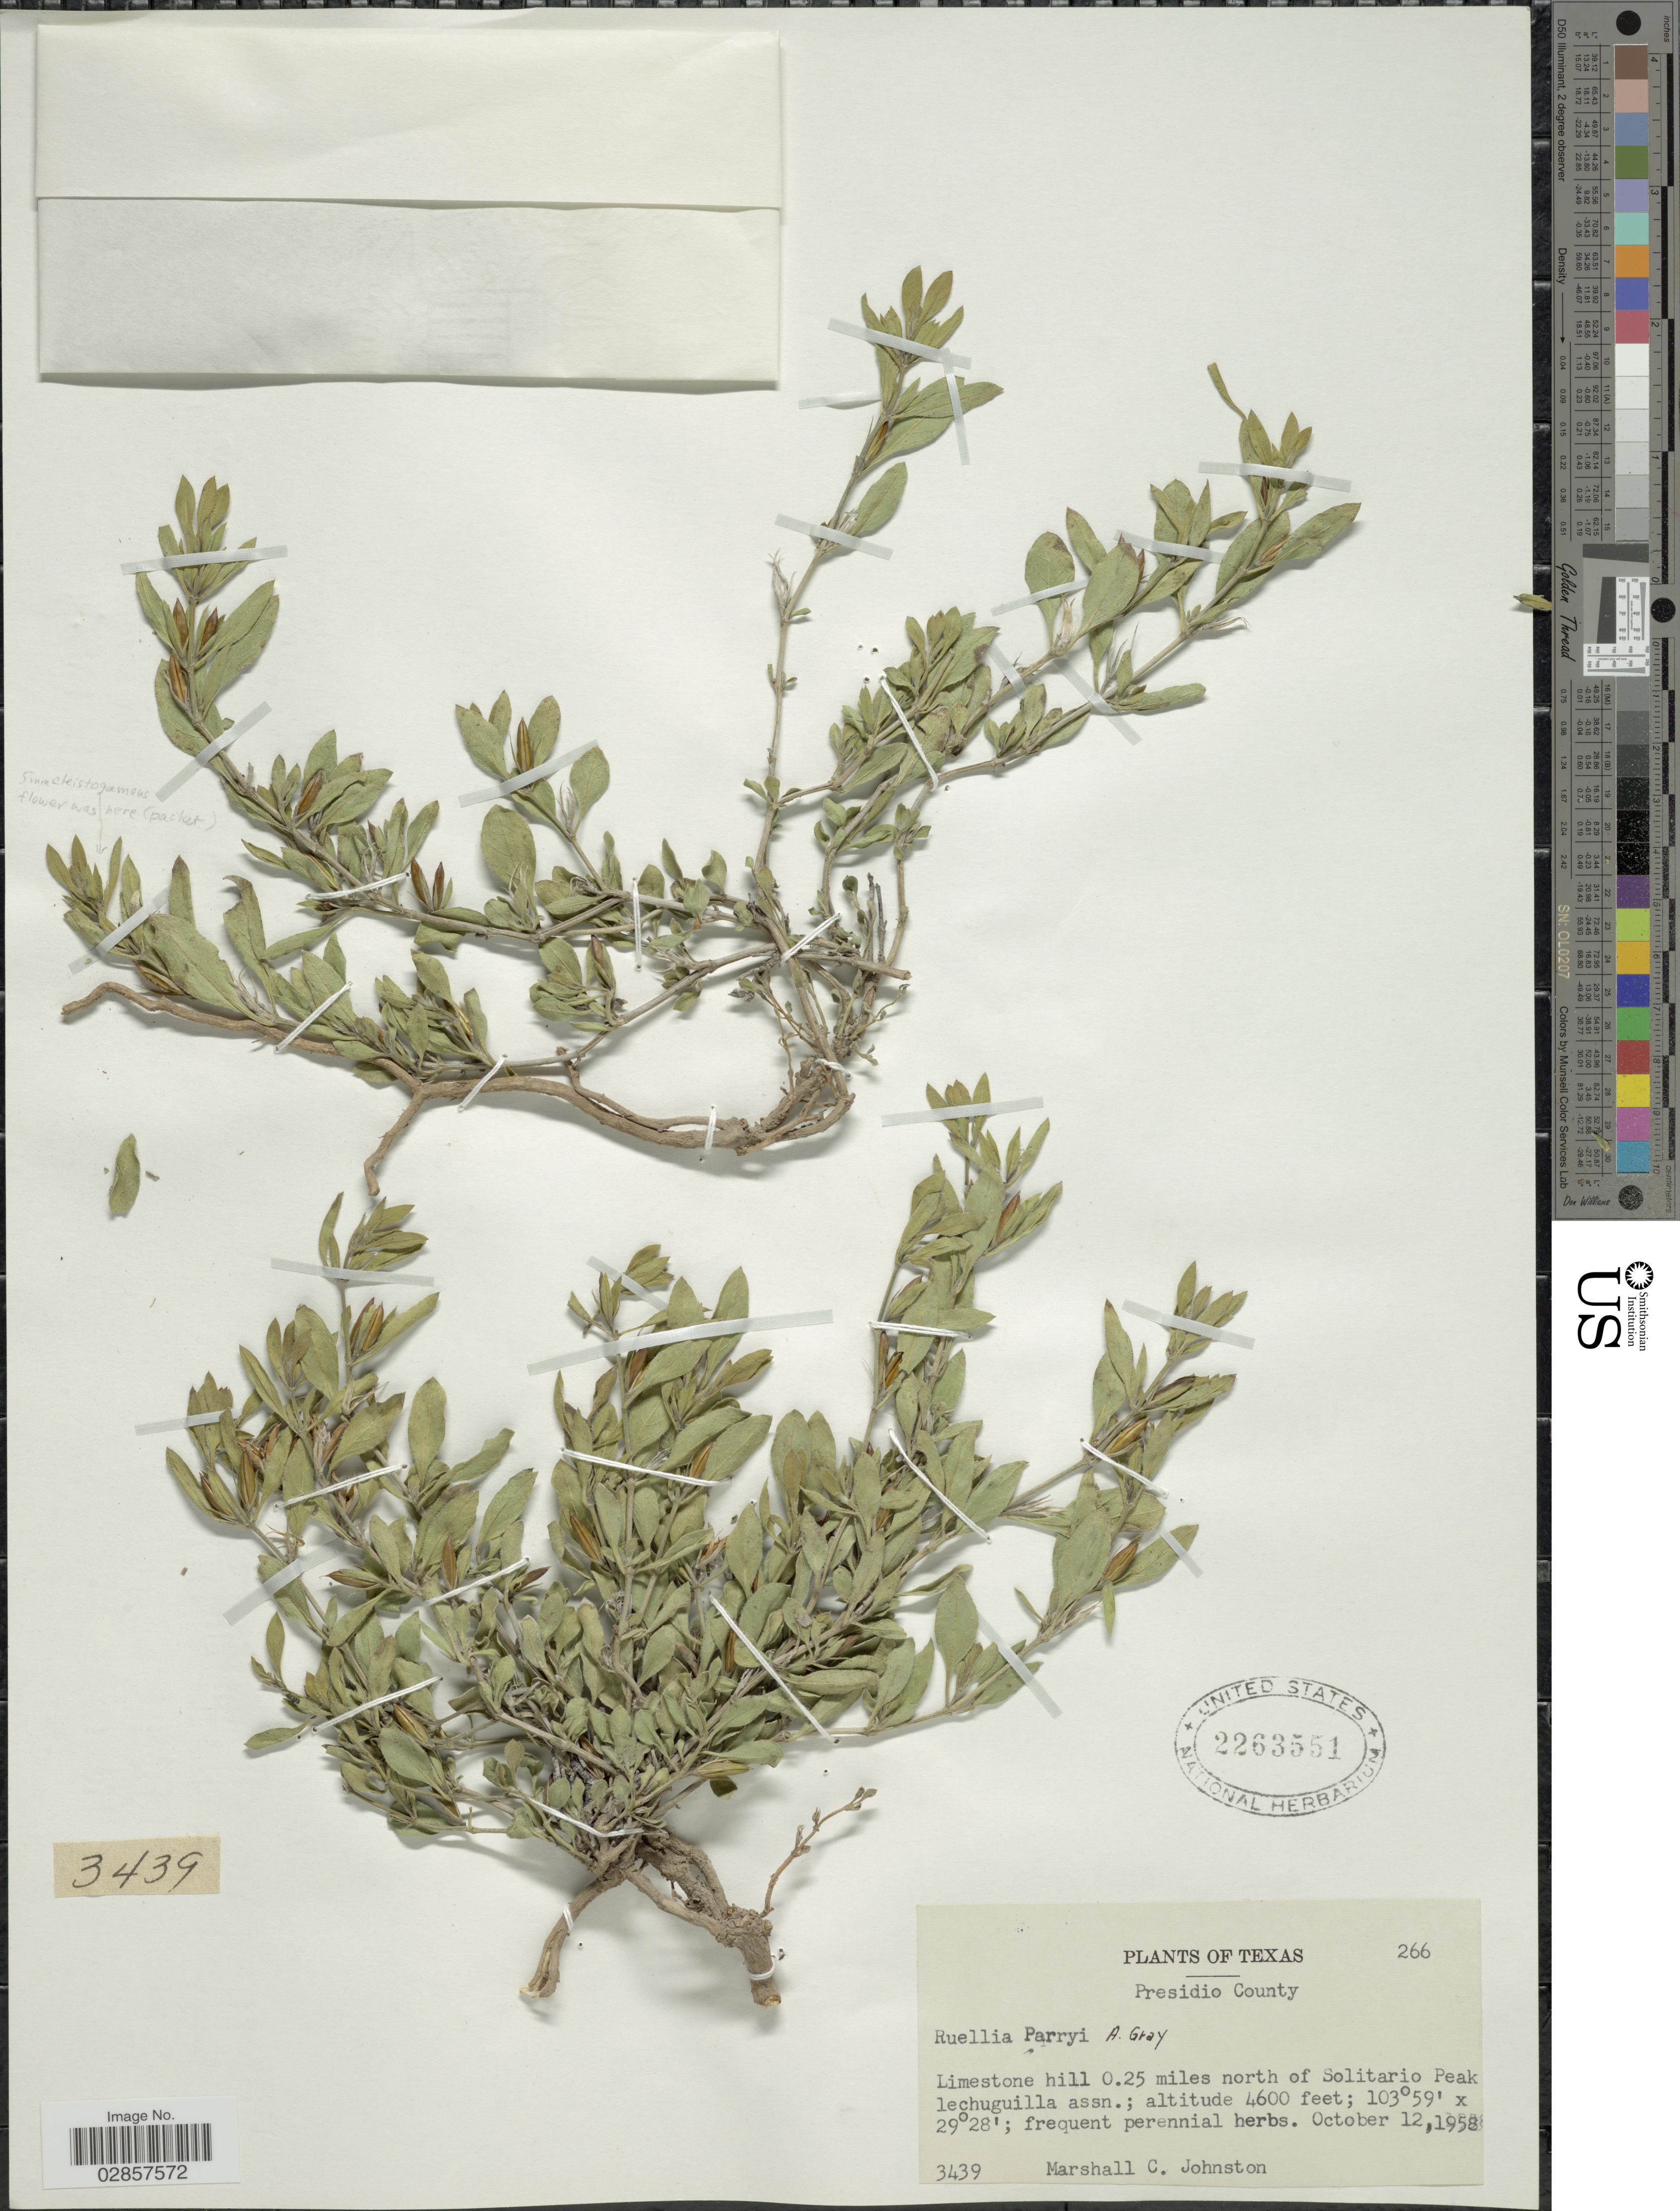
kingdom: Plantae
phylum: Tracheophyta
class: Magnoliopsida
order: Lamiales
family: Acanthaceae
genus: Ruellia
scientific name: Ruellia parryi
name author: A. Gray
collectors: M. Johnston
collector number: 3439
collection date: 1958-10-12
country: United States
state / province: Texas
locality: Presidio County, Limestone hill 0.25 miles north of Solitario Peak lechuguilla assn.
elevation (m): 1402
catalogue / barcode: US 2263551